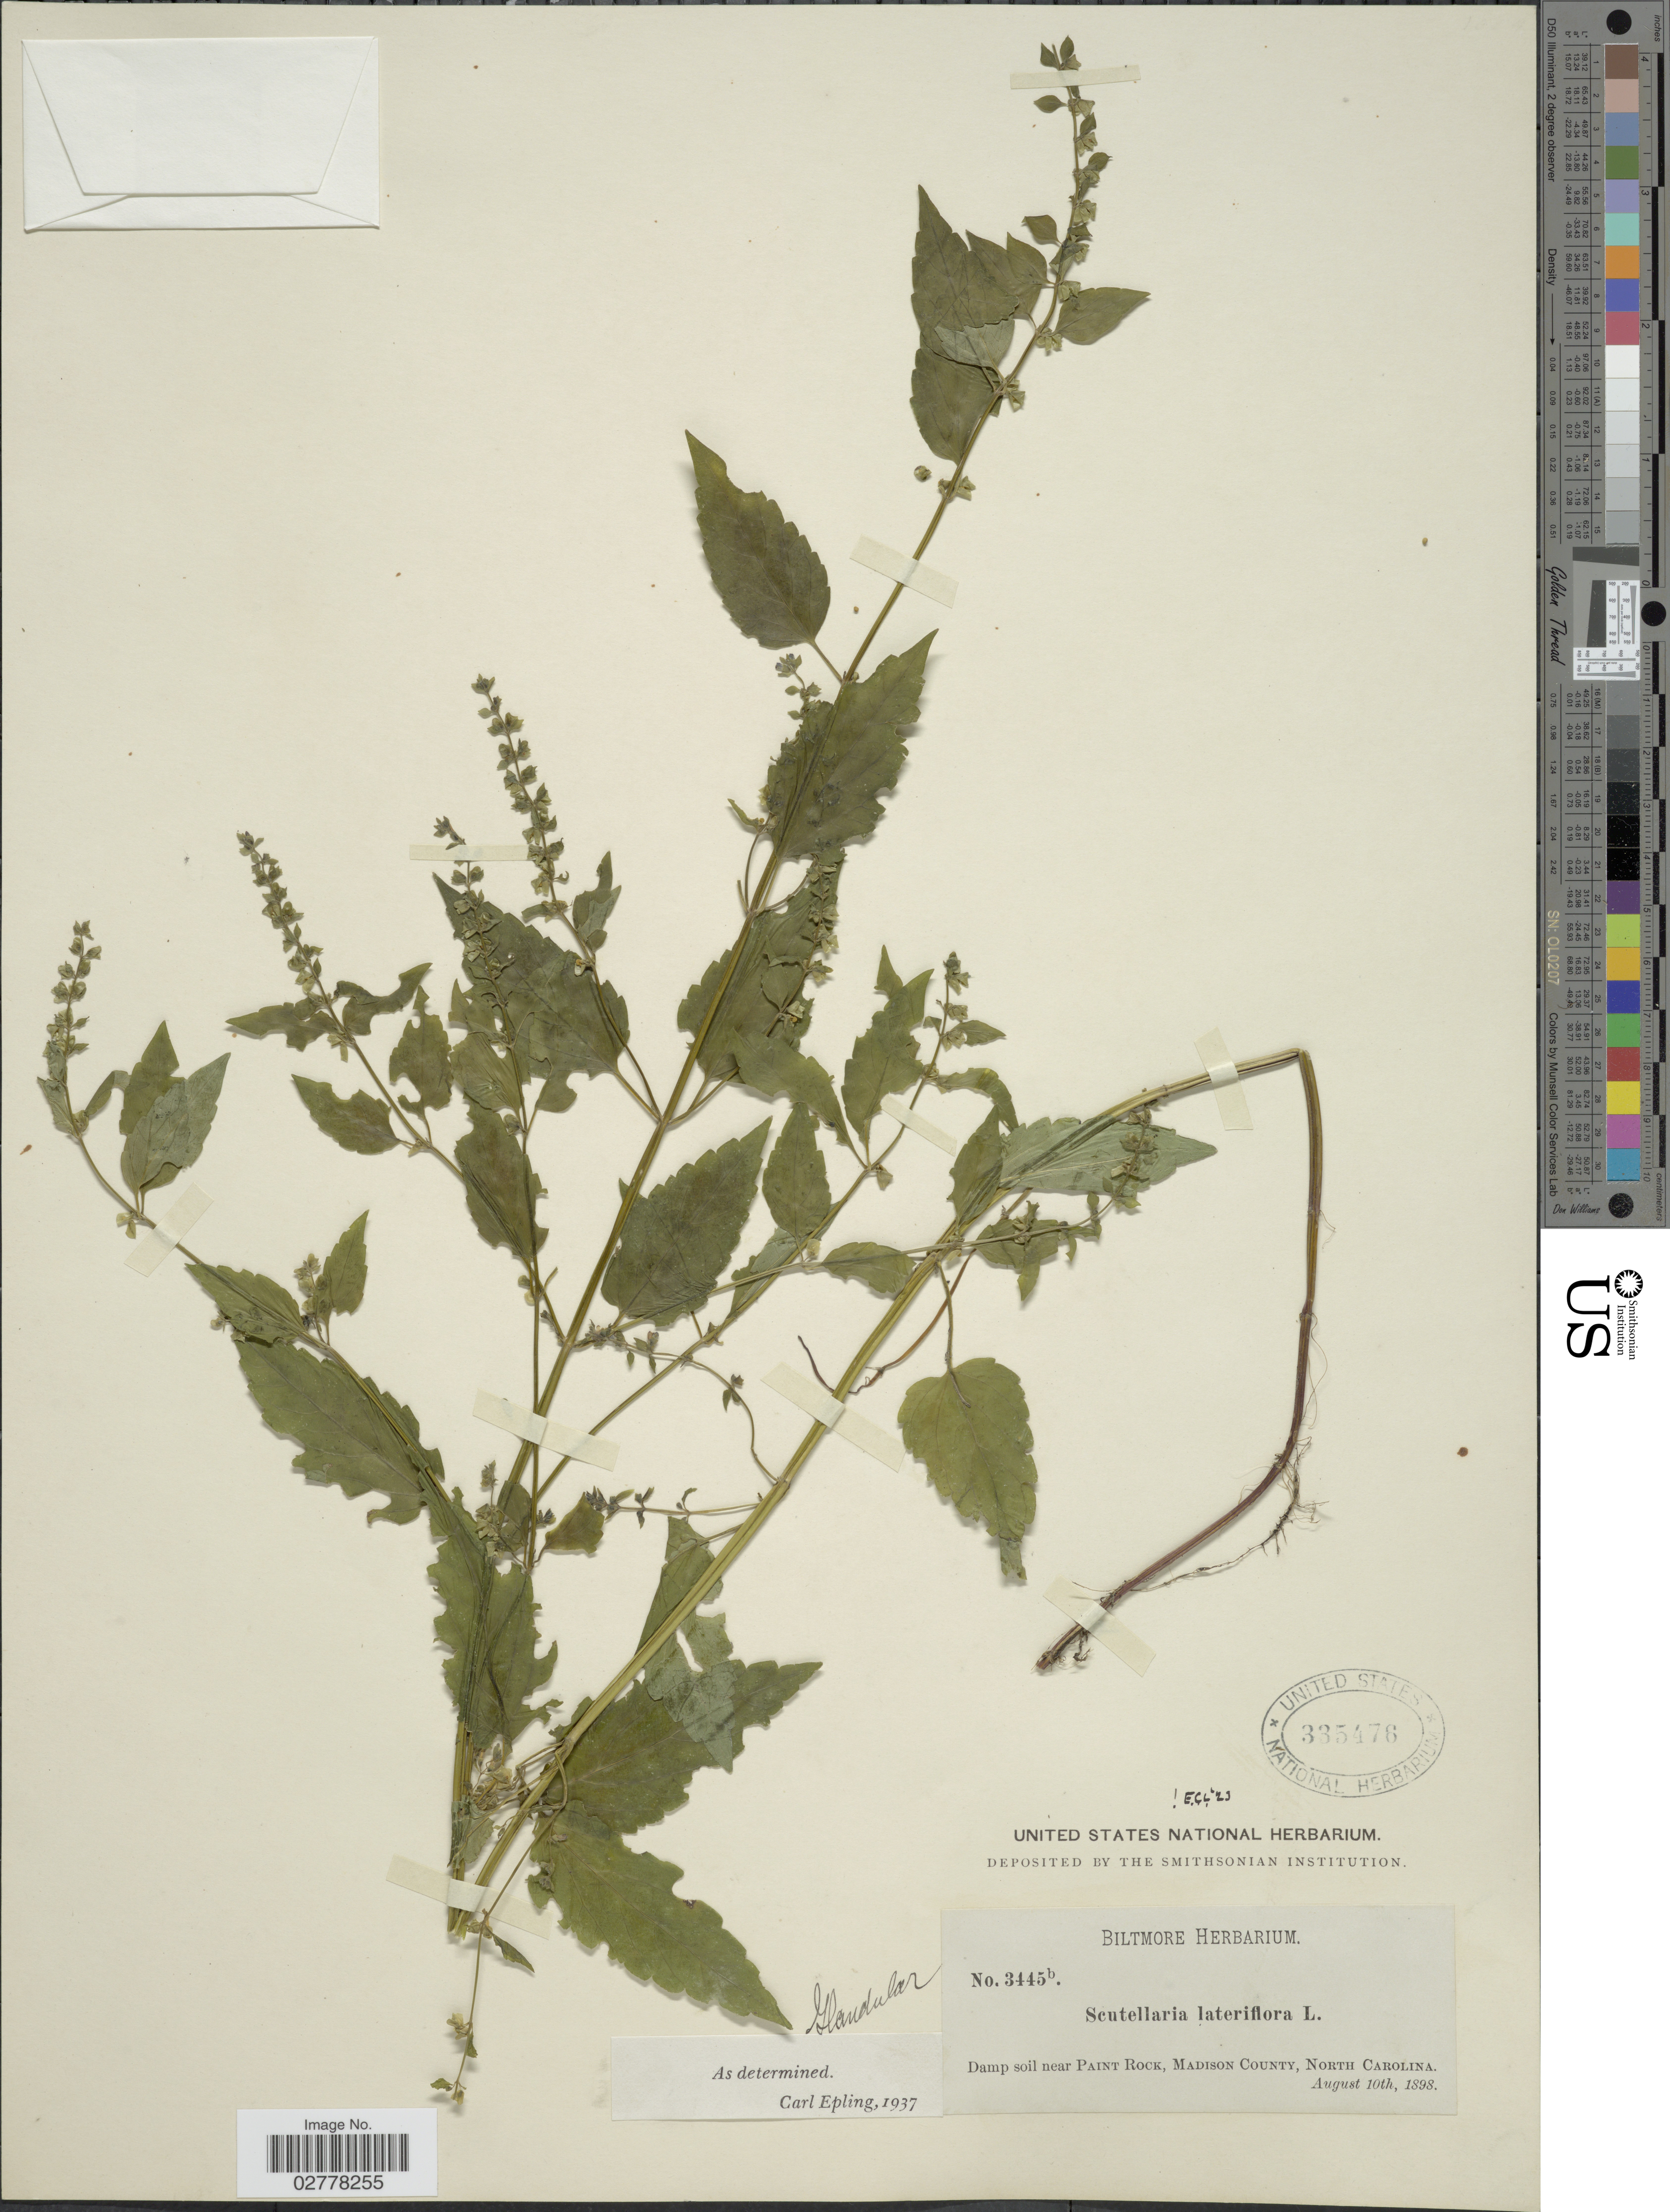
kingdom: Plantae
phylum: Tracheophyta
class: Magnoliopsida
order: Lamiales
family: Lamiaceae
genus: Scutellaria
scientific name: Scutellaria lateriflora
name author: L.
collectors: ex herb. Biltmore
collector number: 3445b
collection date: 1898-08-10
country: United States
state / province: North Carolina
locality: Damp soil near Paint Rock, Madison County.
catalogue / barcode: US 335476